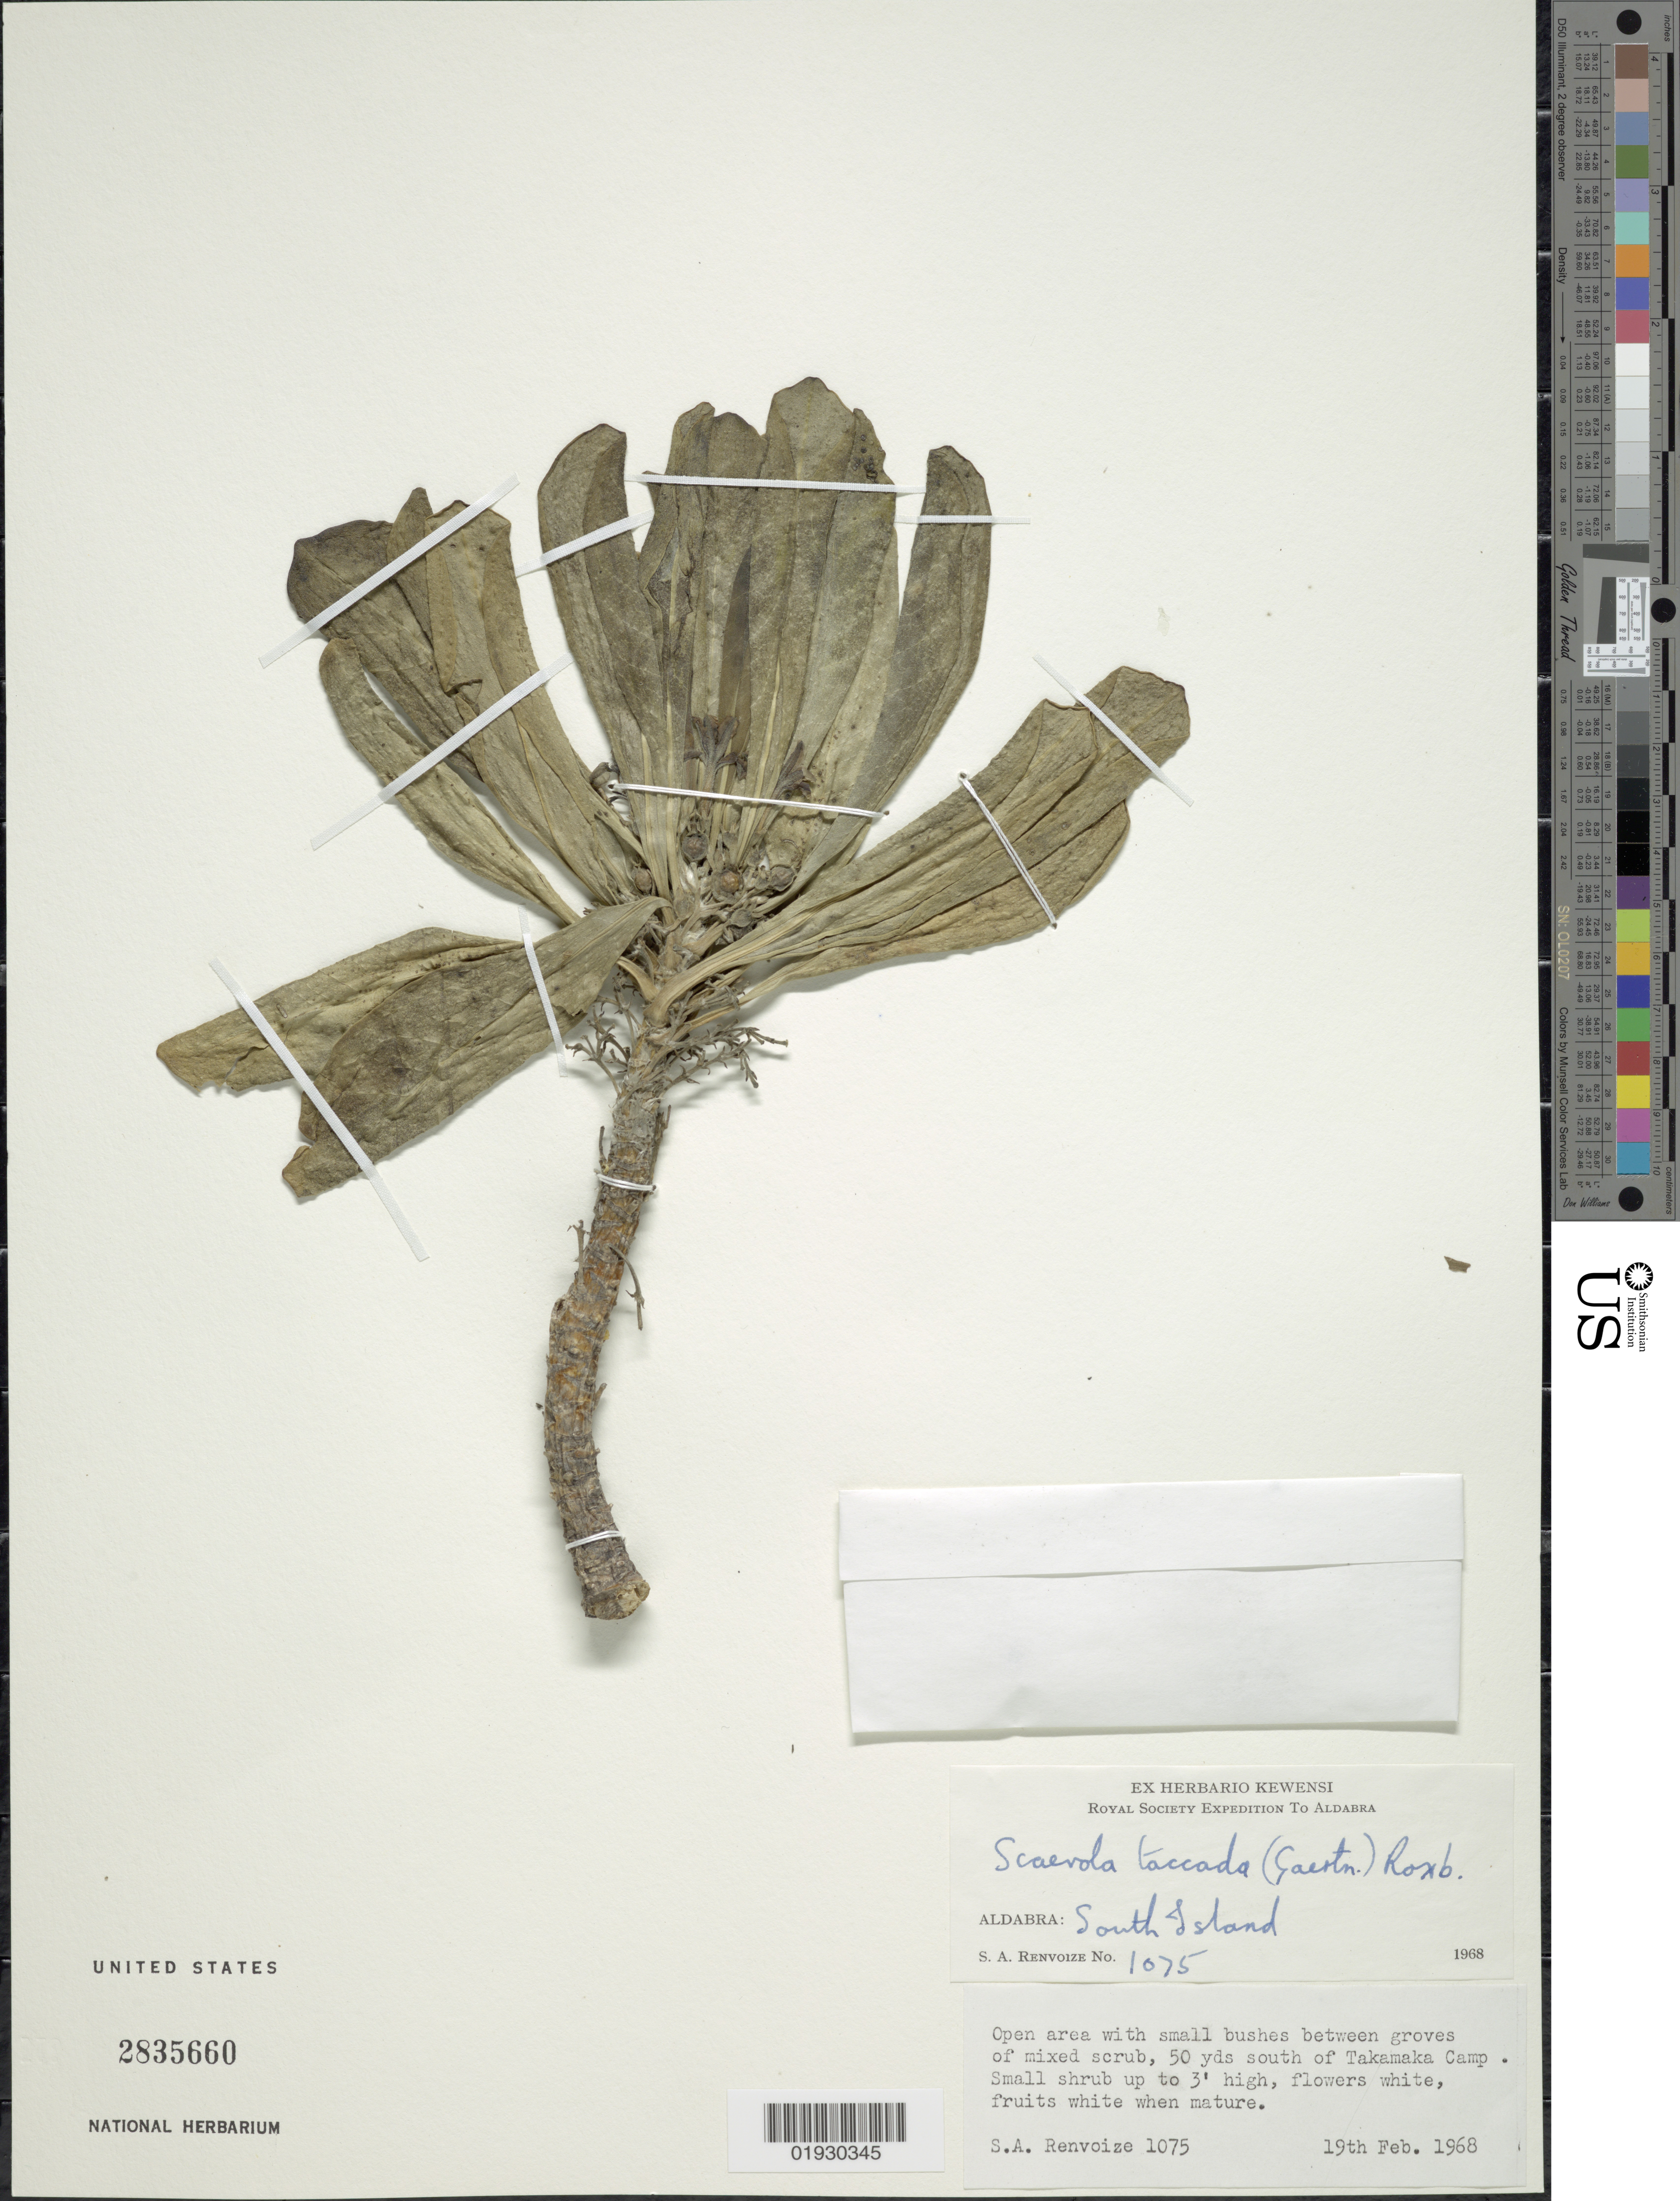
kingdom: Plantae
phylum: Tracheophyta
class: Magnoliopsida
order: Asterales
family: Goodeniaceae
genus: Scaevola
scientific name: Scaevola taccada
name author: (Gaertn.) Roxb.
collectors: S. A. Renvoize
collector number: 1075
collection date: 1968-02-19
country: Seychelles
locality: Aldabra: South Island. 50 yds south of Takamaka Camp.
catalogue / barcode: US 2835660